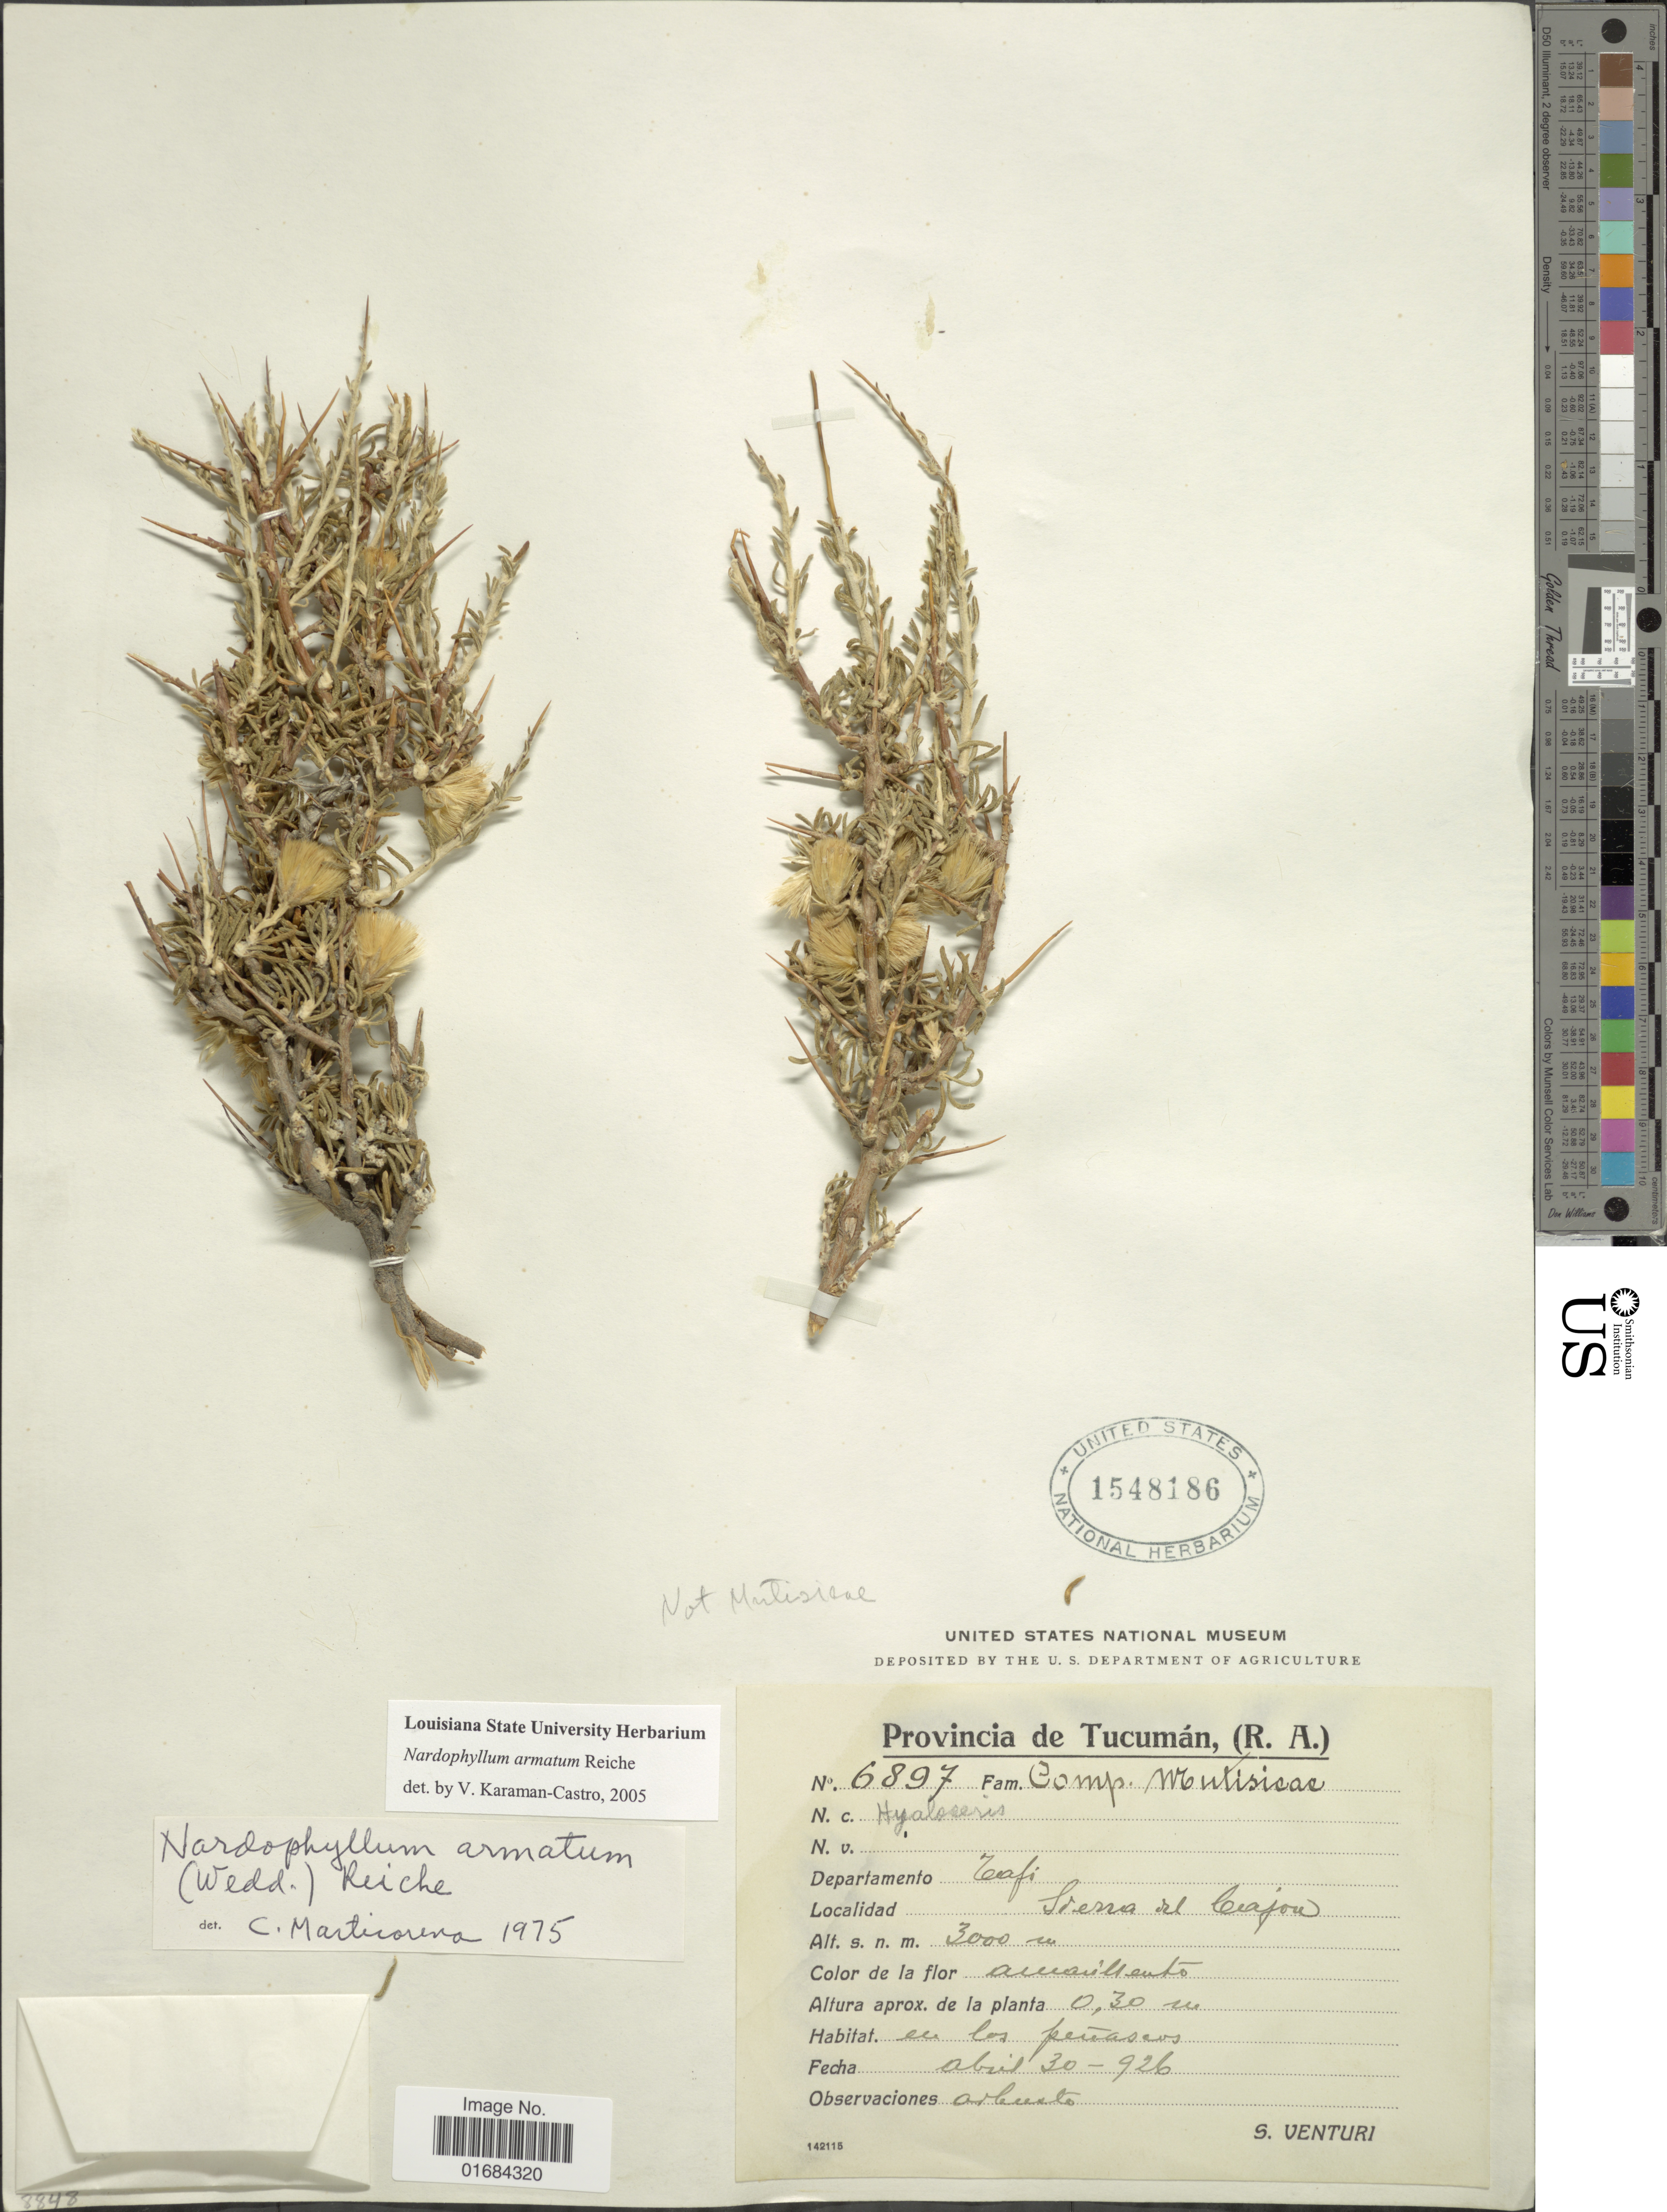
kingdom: Plantae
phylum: Tracheophyta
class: Magnoliopsida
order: Asterales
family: Asteraceae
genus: Ocyroe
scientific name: Ocyroe armata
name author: (Wedd.) Bonif.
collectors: S. Venturi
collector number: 6897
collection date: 1926-04-30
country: Argentina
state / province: Tucumán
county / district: Tafí Viejo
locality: Sierra del Cajón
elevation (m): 3000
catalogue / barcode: US 1548186